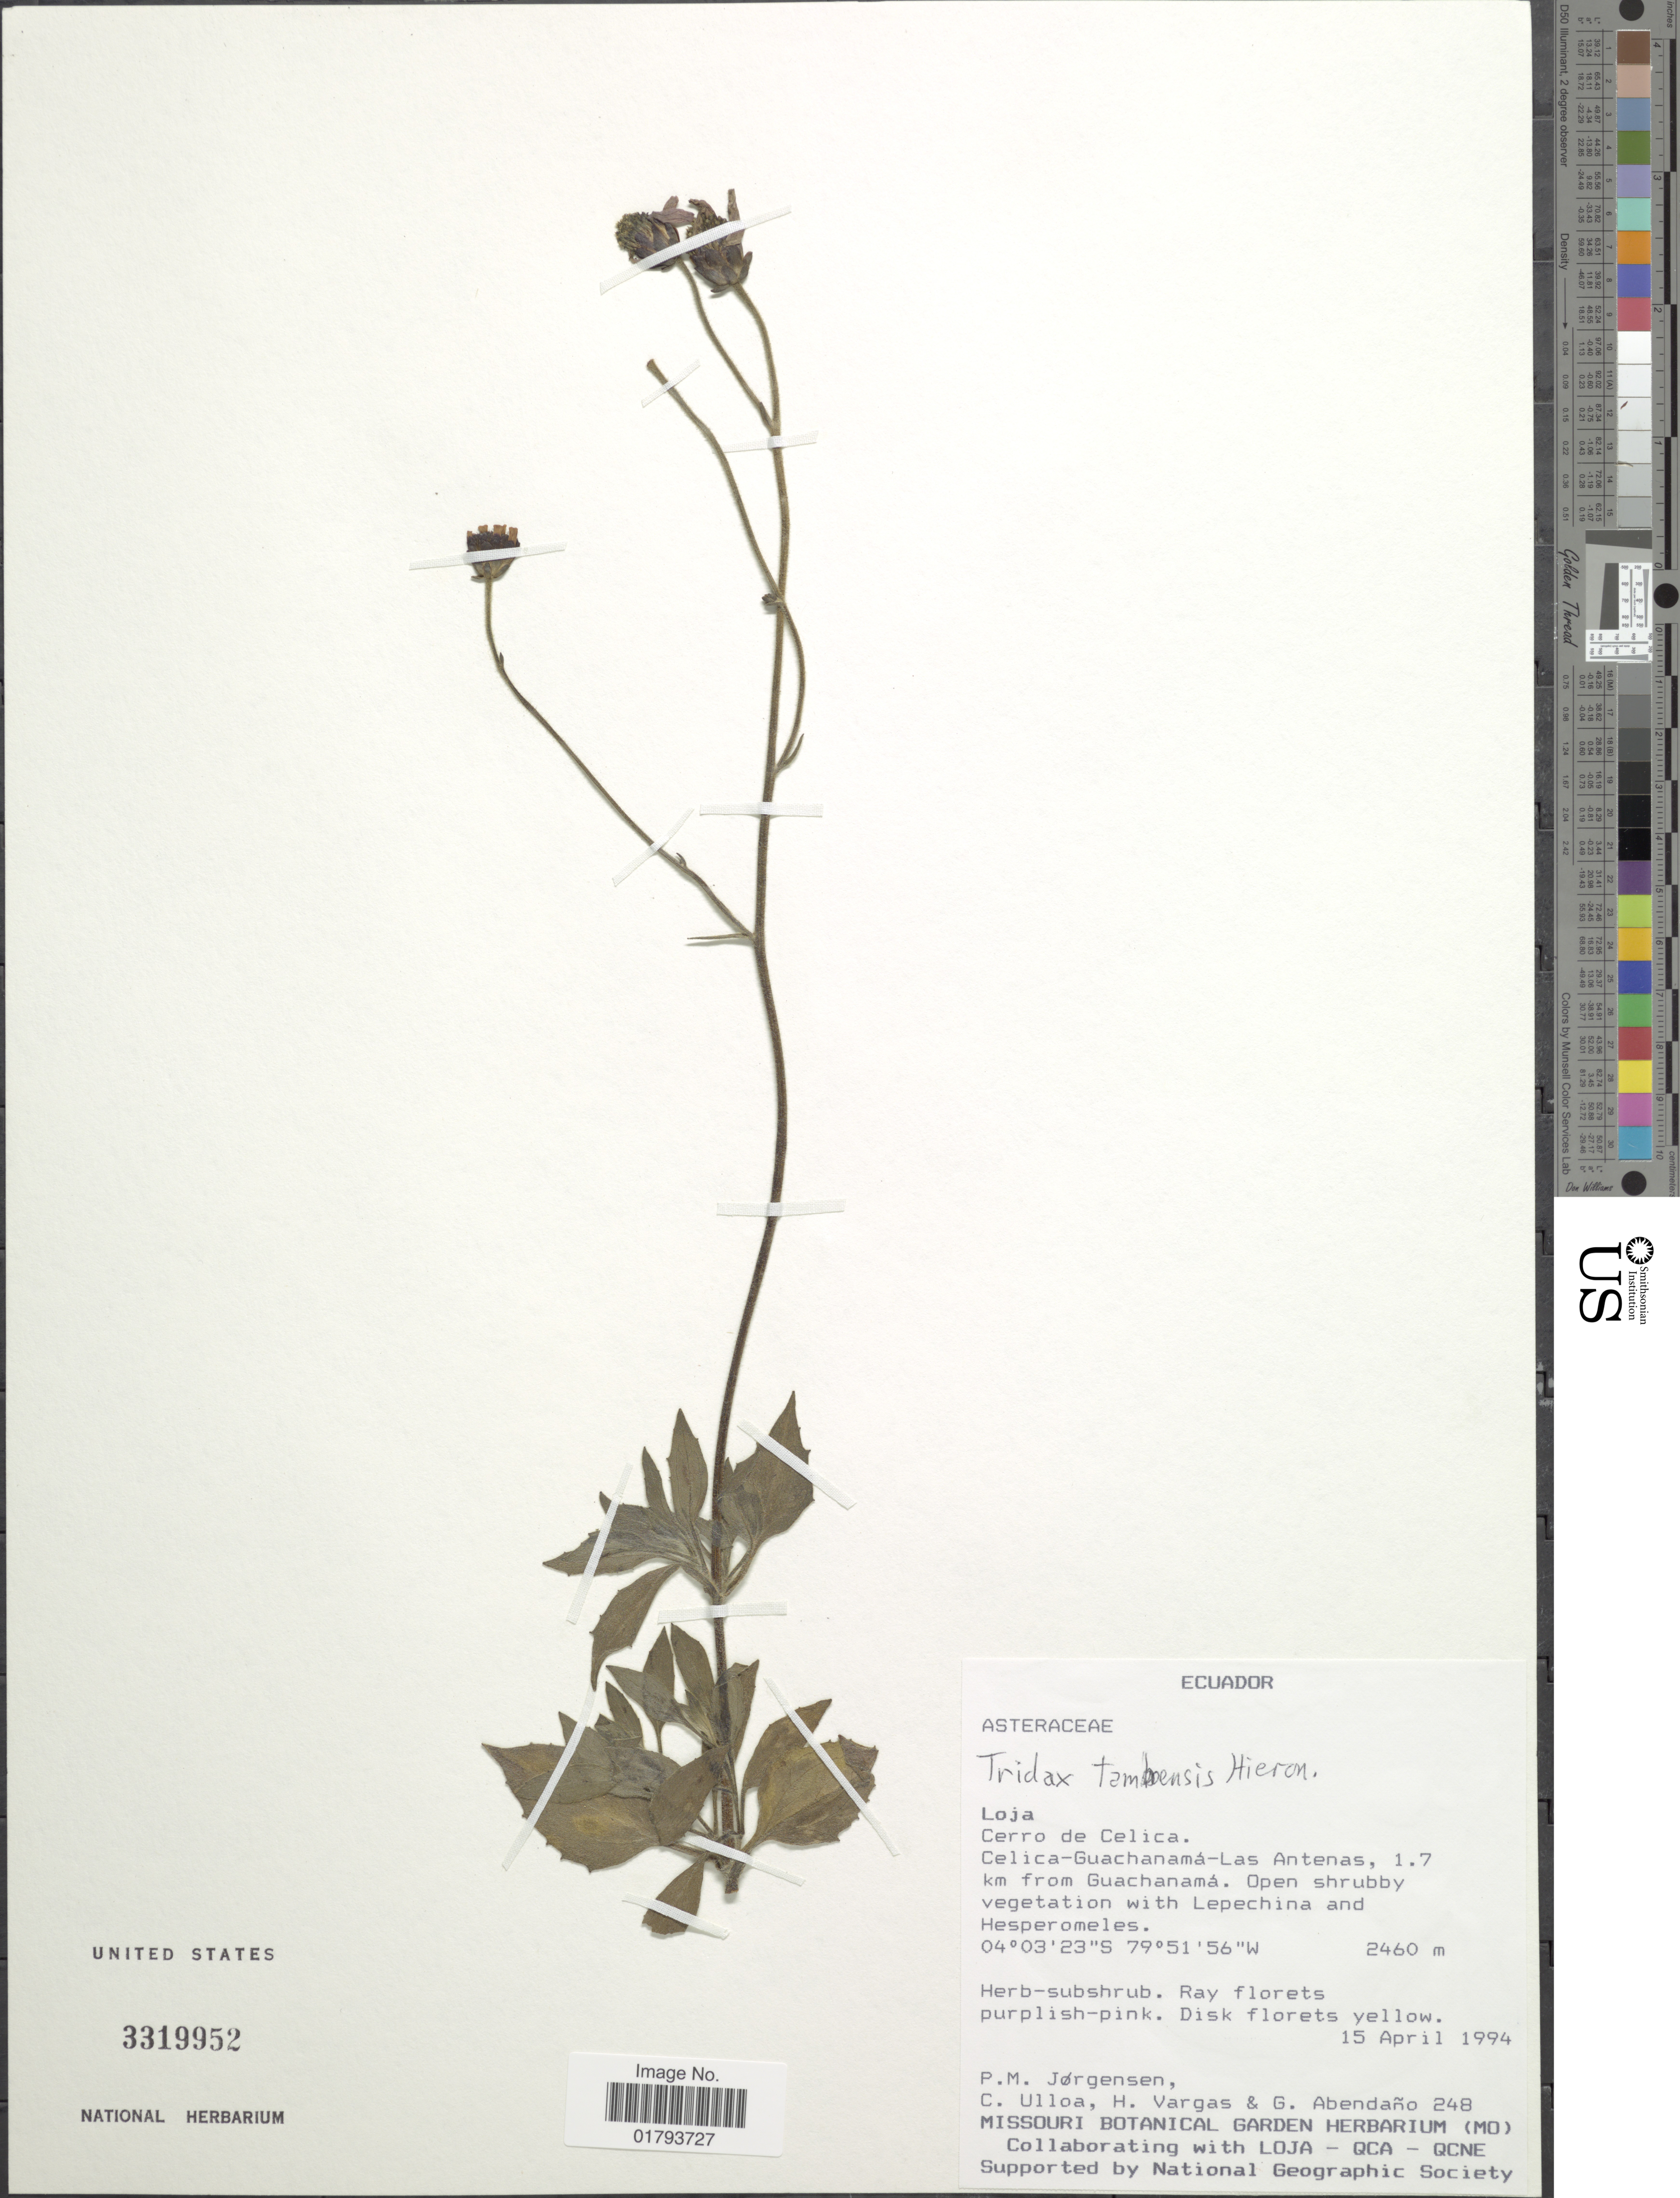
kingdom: Plantae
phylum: Tracheophyta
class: Magnoliopsida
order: Asterales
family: Asteraceae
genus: Tridax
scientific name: Tridax stuebelii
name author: Hieron.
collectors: P. Jørgensen, C. Ulloa, H. Vargas & G. Abendaño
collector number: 248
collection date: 1994-04-15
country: Ecuador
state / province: Loja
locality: Cerro de Celica, Celica-Guachanamá-Las Antenas, 1.7 km from Guachanamá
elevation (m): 2460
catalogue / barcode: US 3319952